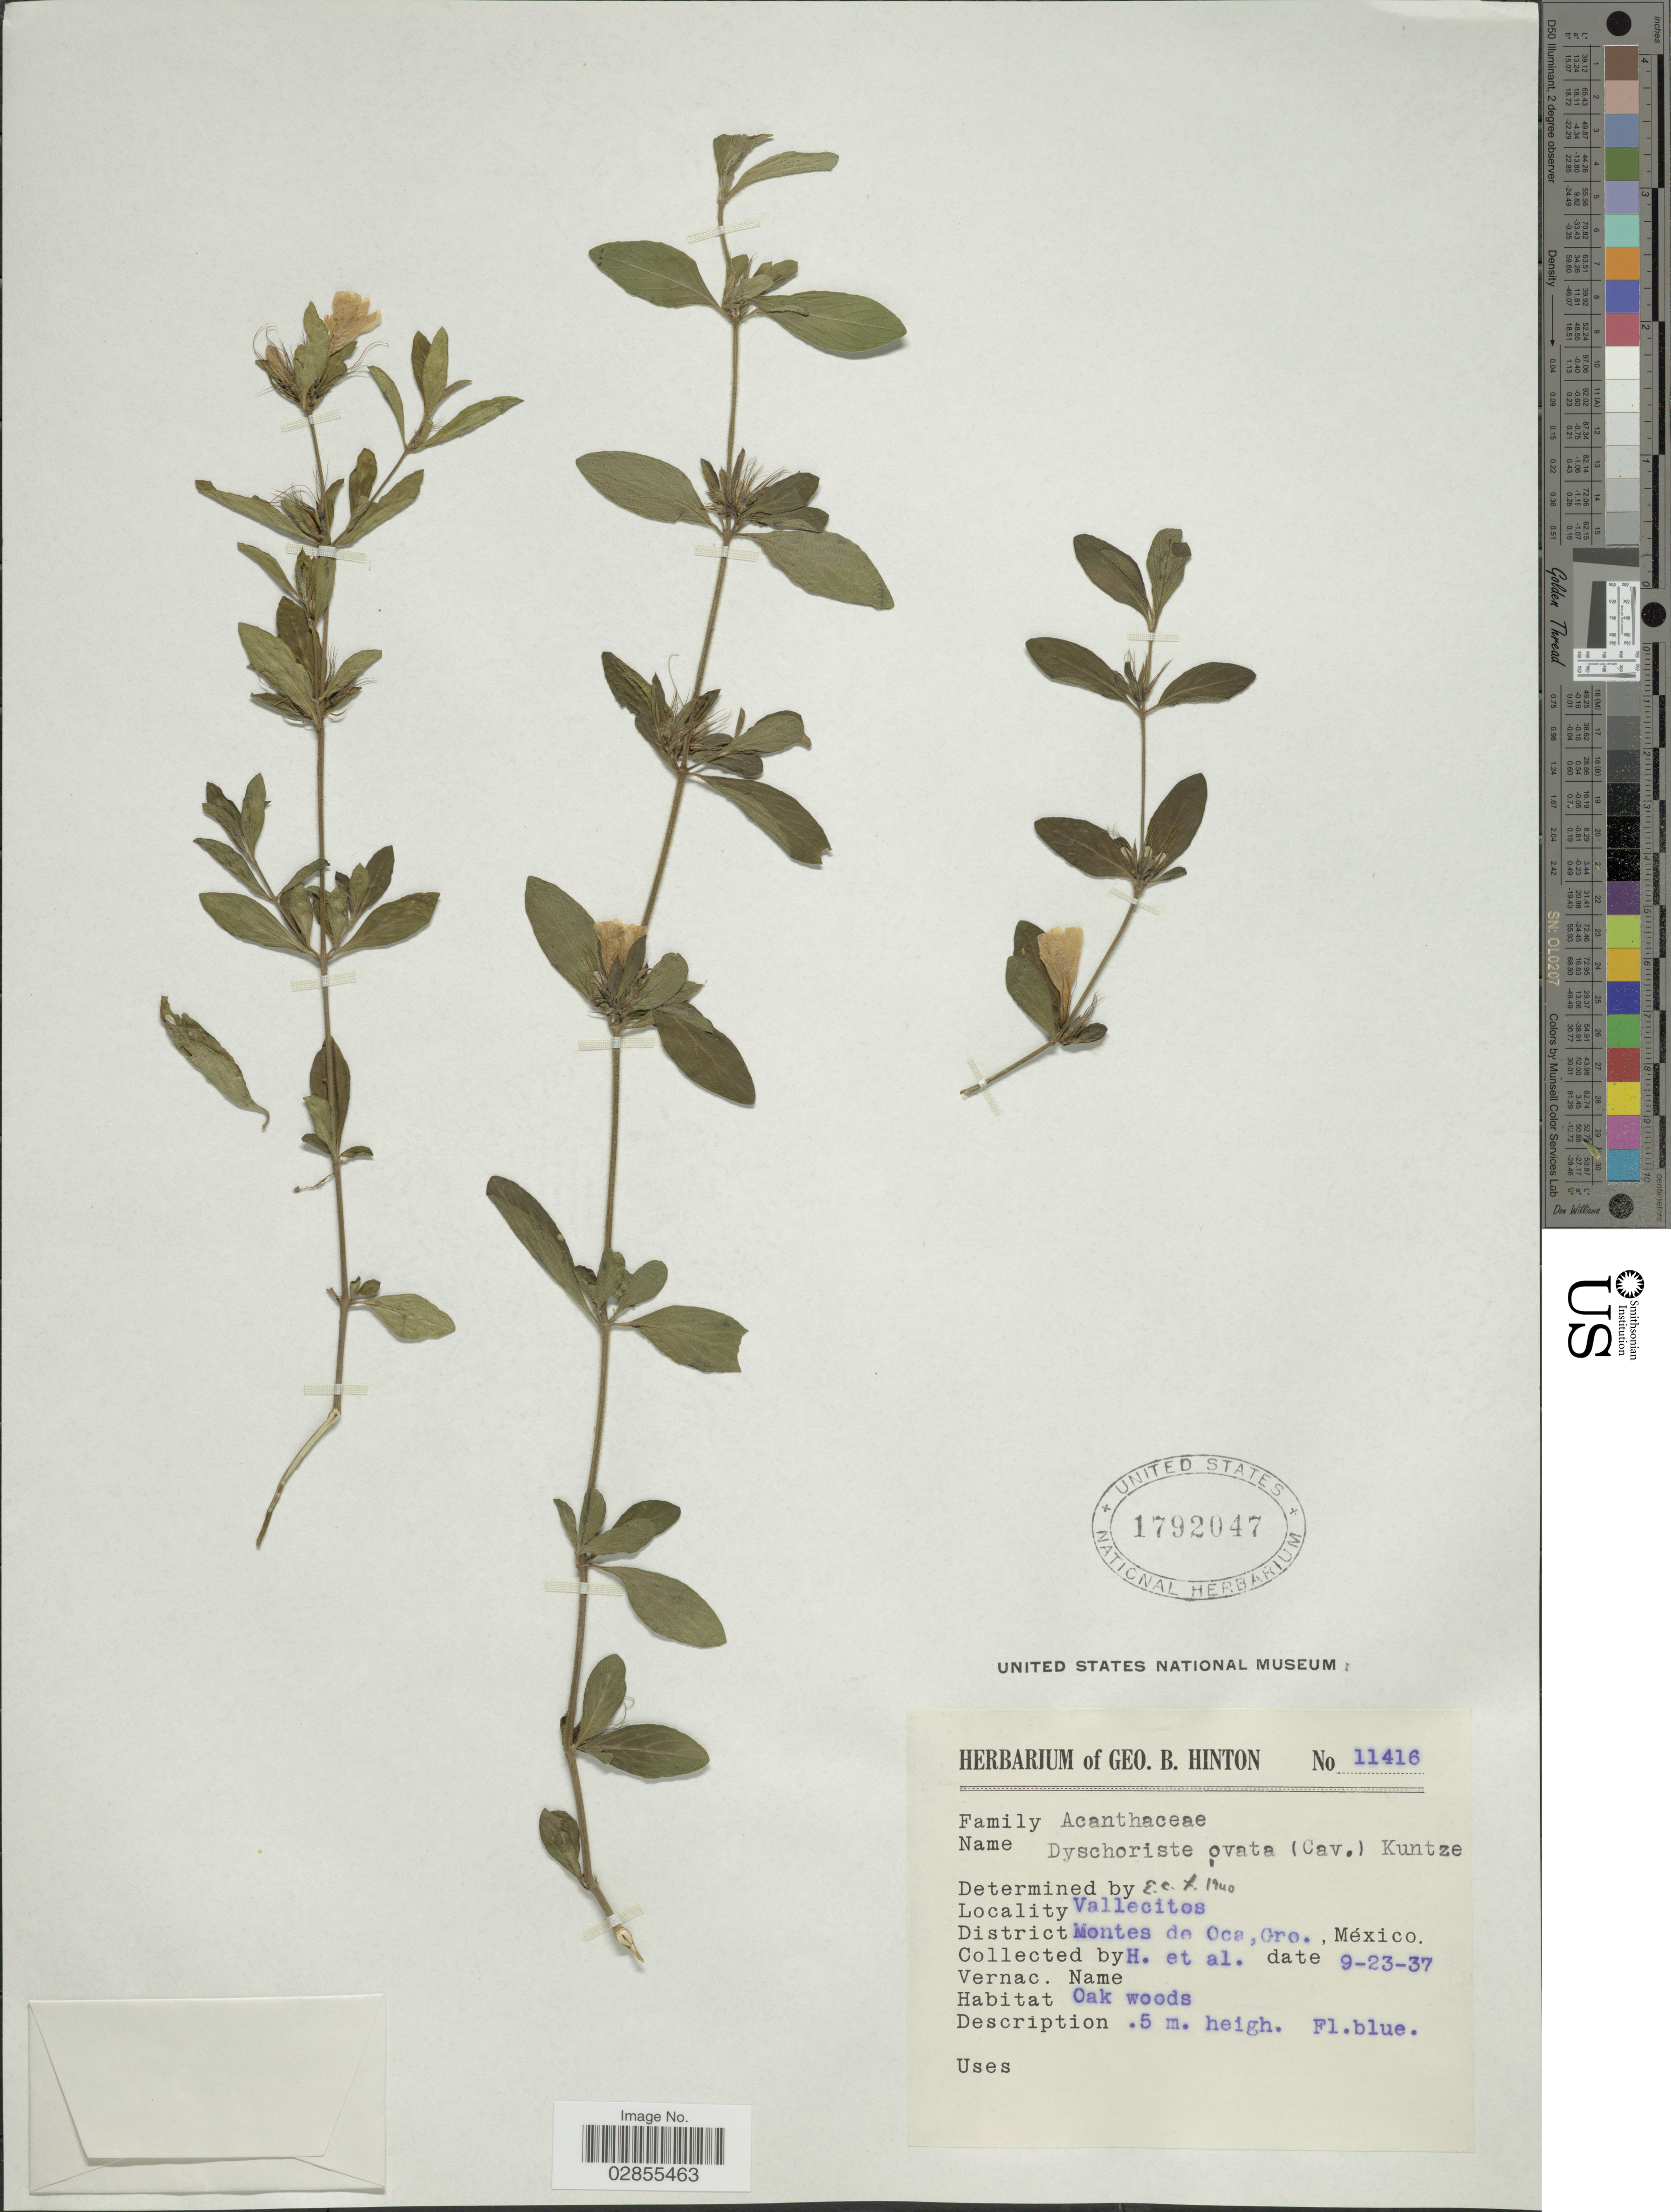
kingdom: Plantae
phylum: Tracheophyta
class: Magnoliopsida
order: Lamiales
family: Acanthaceae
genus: Dyschoriste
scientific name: Dyschoriste ovata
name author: (Cav.) Kuntze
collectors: G. B. Hinton & et al.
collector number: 11416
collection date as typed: Transcribed d/m/y: 23/9/37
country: Mexico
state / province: Guerrero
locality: Vallecitos, District Montes de Oca, Gro.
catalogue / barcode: US 1792047